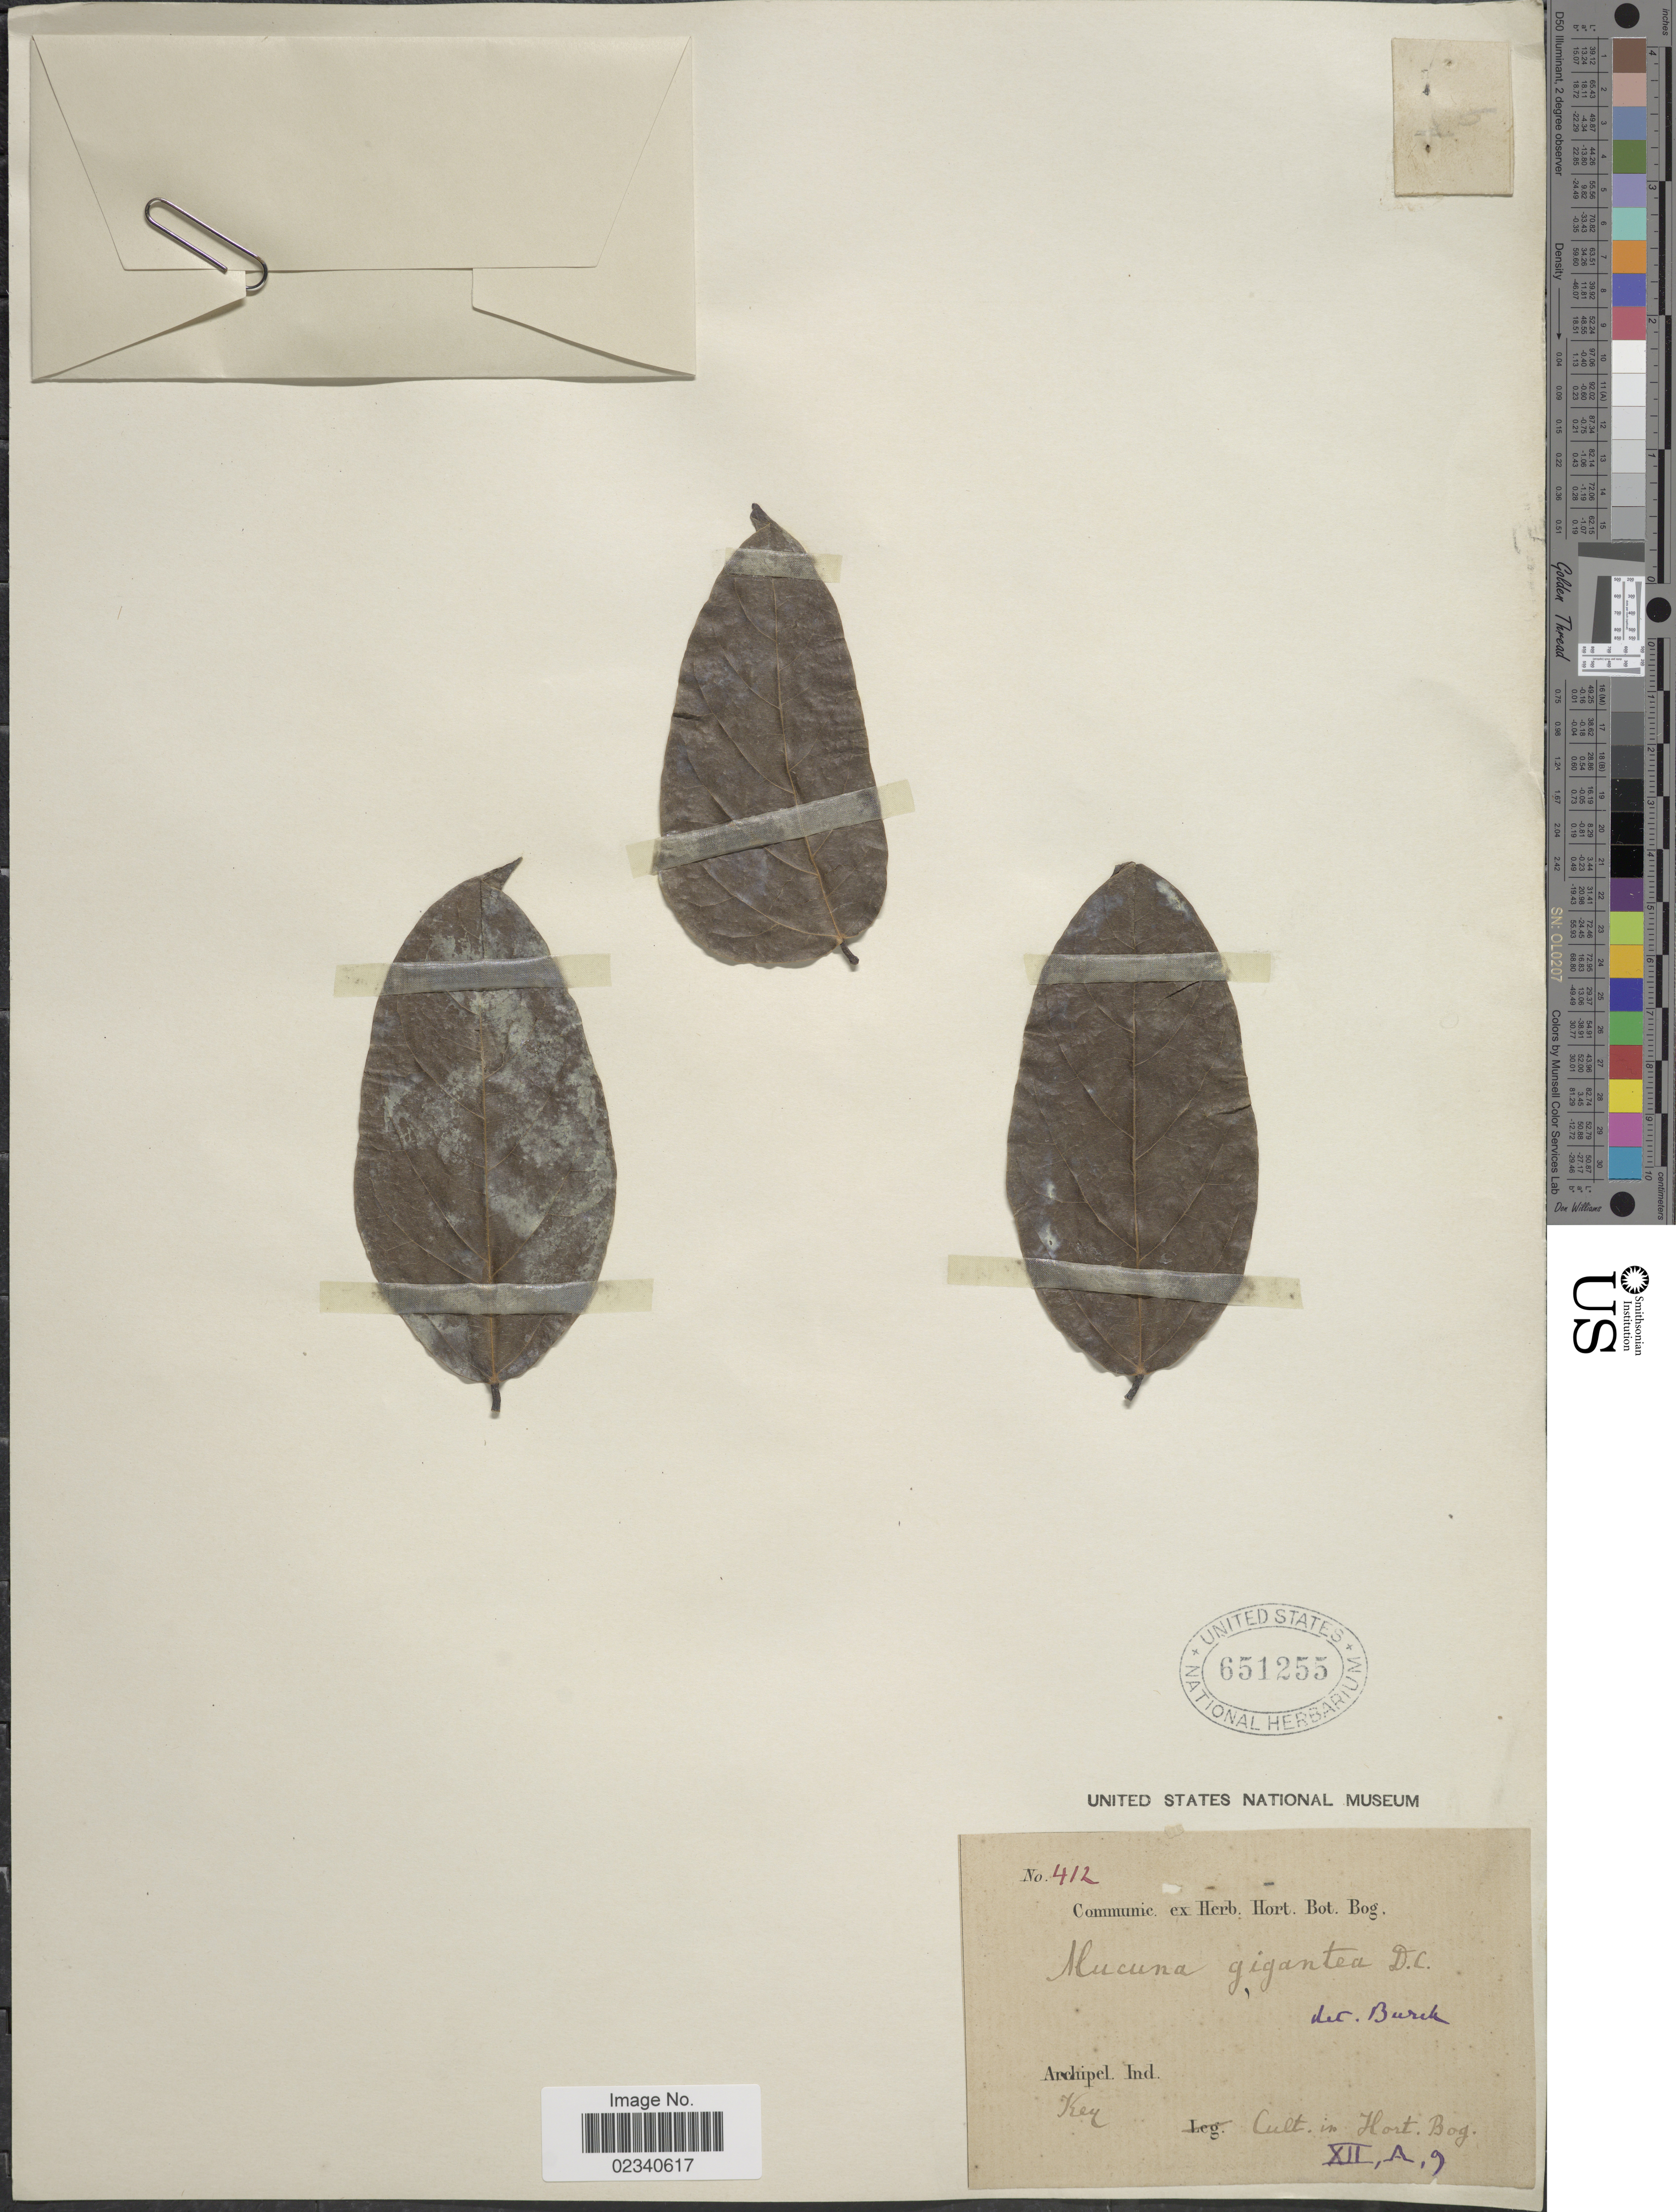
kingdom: Plantae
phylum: Tracheophyta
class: Magnoliopsida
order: Fabales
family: Fabaceae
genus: Mucuna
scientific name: Mucuna gigantea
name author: (Willd.) DC.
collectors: ex herb. Hort. Bot. Bog.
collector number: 412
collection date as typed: A9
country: Indonesia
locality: Archipel. Ind. Key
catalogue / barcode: US 651255